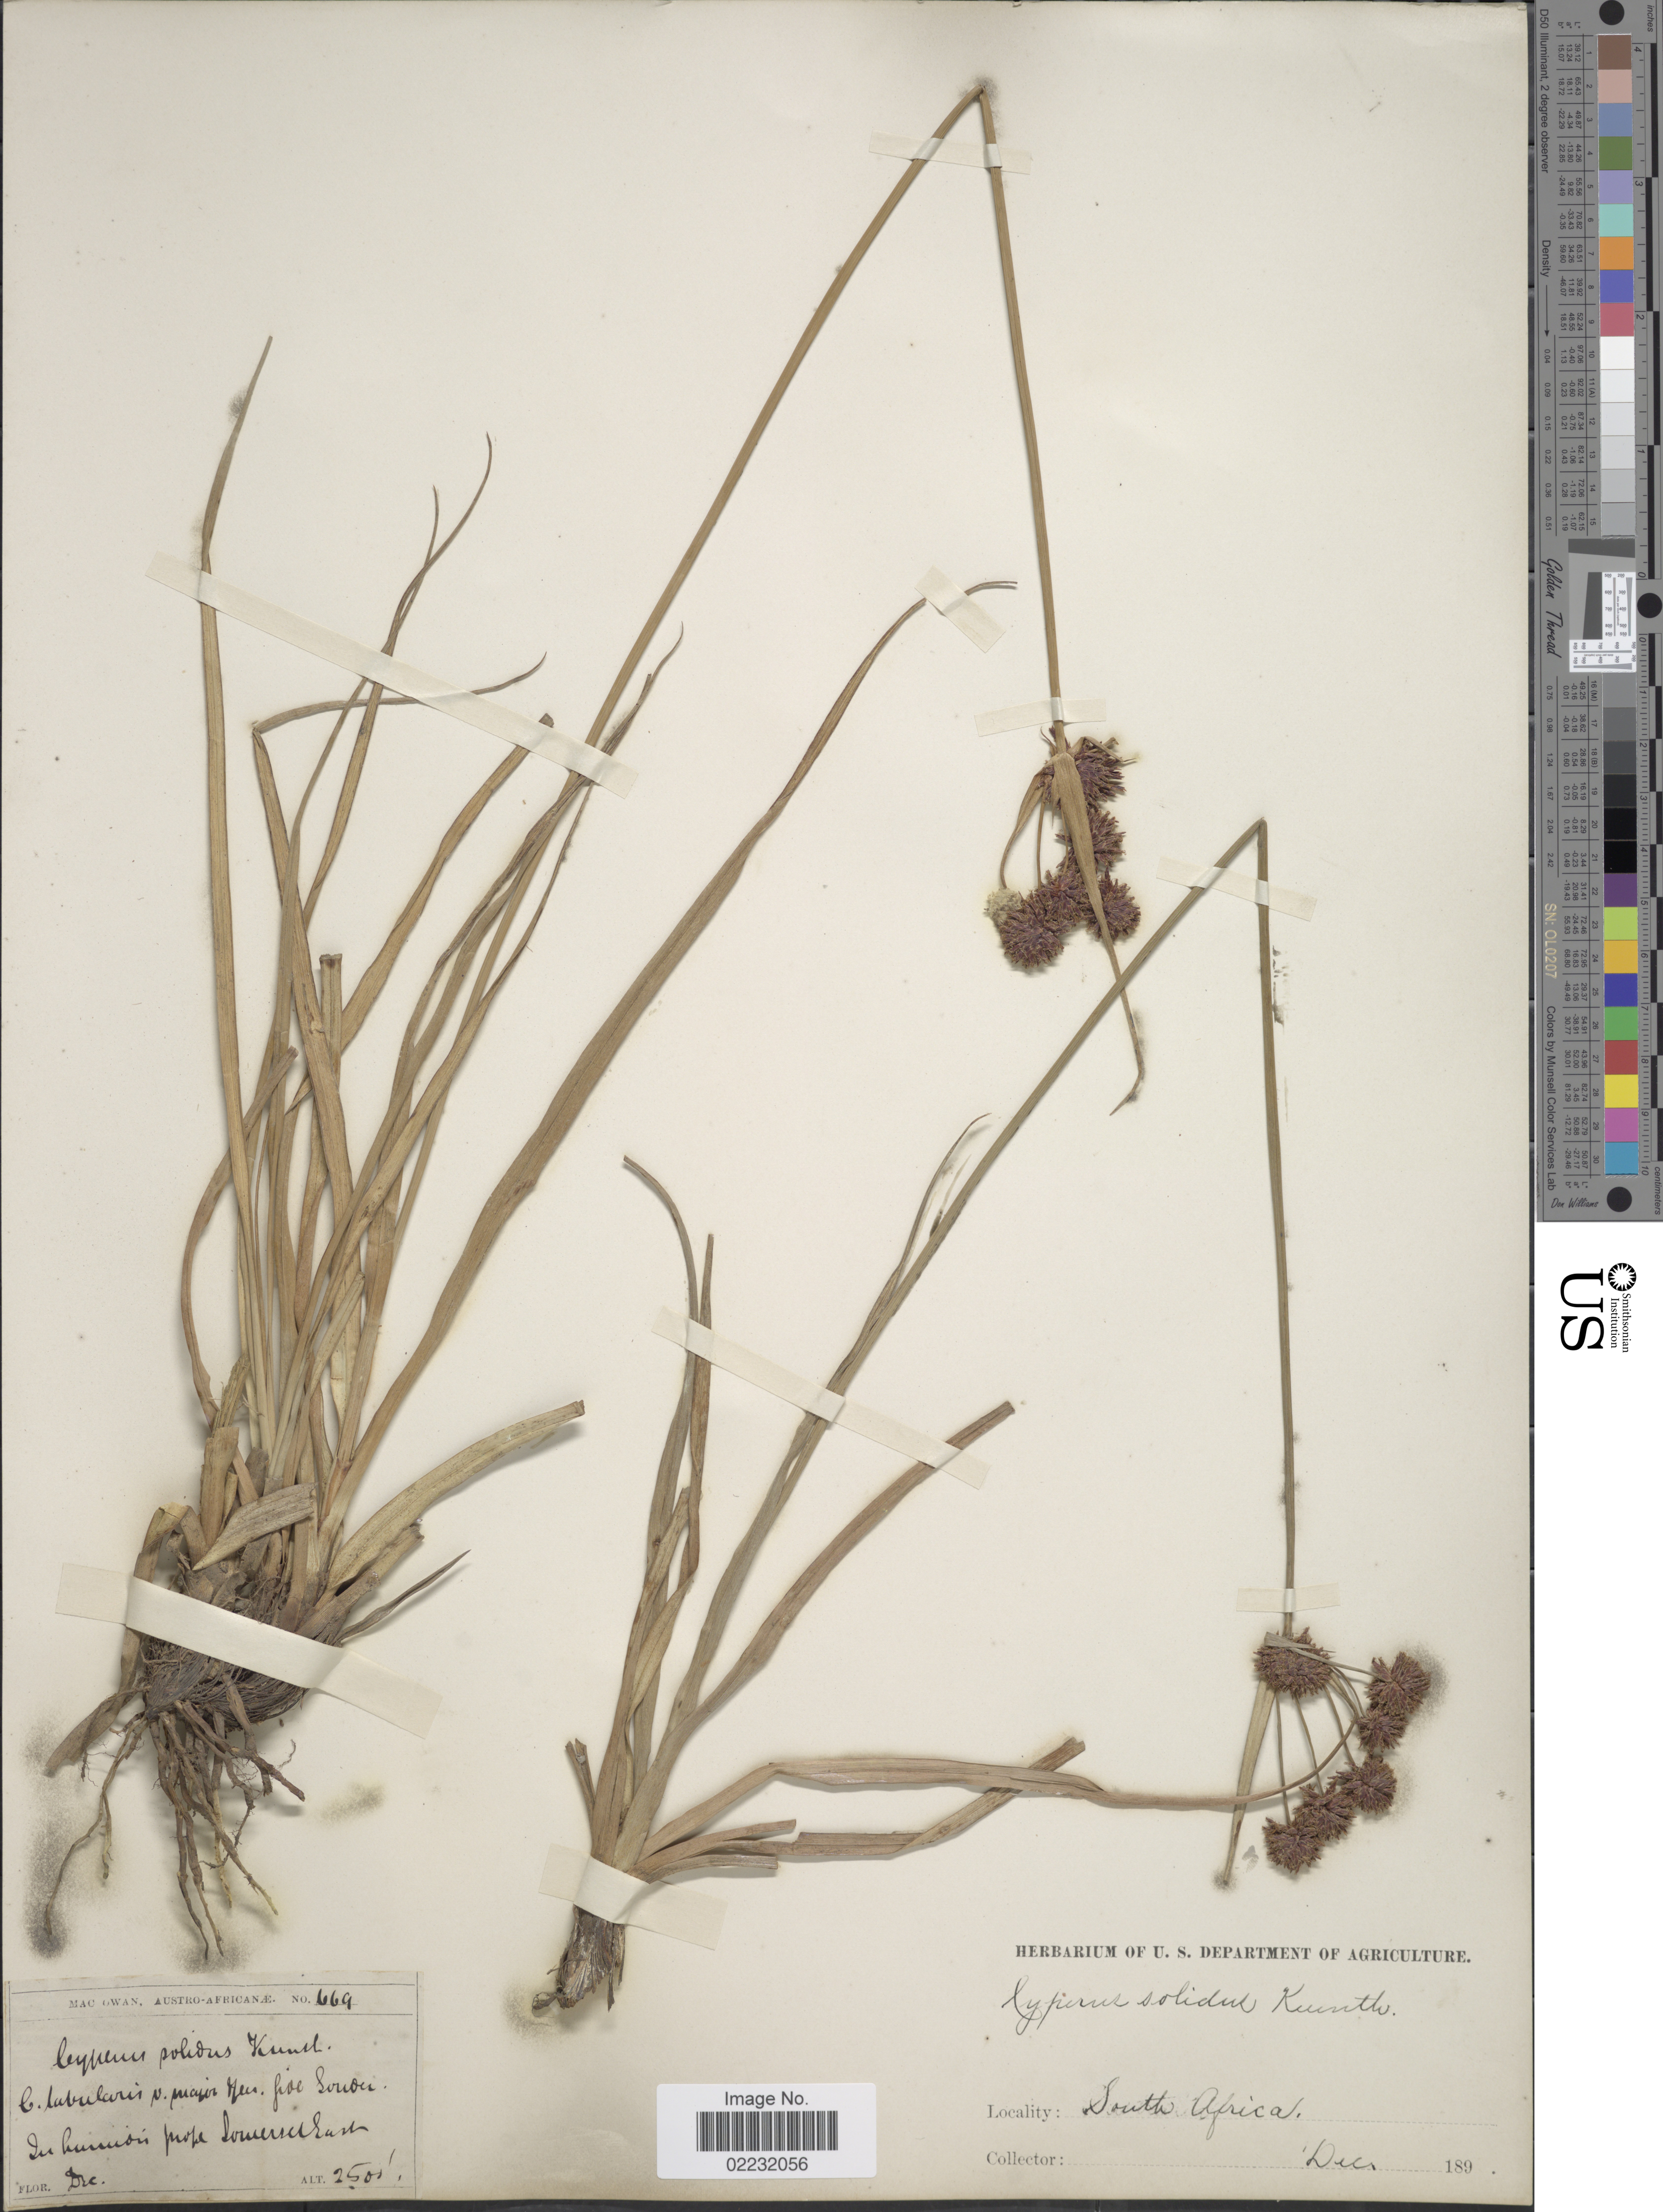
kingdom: Plantae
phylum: Tracheophyta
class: Liliopsida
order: Poales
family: Cyperaceae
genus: Cyperus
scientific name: Cyperus solidus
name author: Kunth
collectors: MacOwan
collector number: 669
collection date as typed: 189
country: South Africa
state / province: Eastern Cape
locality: In humidis prope Somerset East.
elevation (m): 762